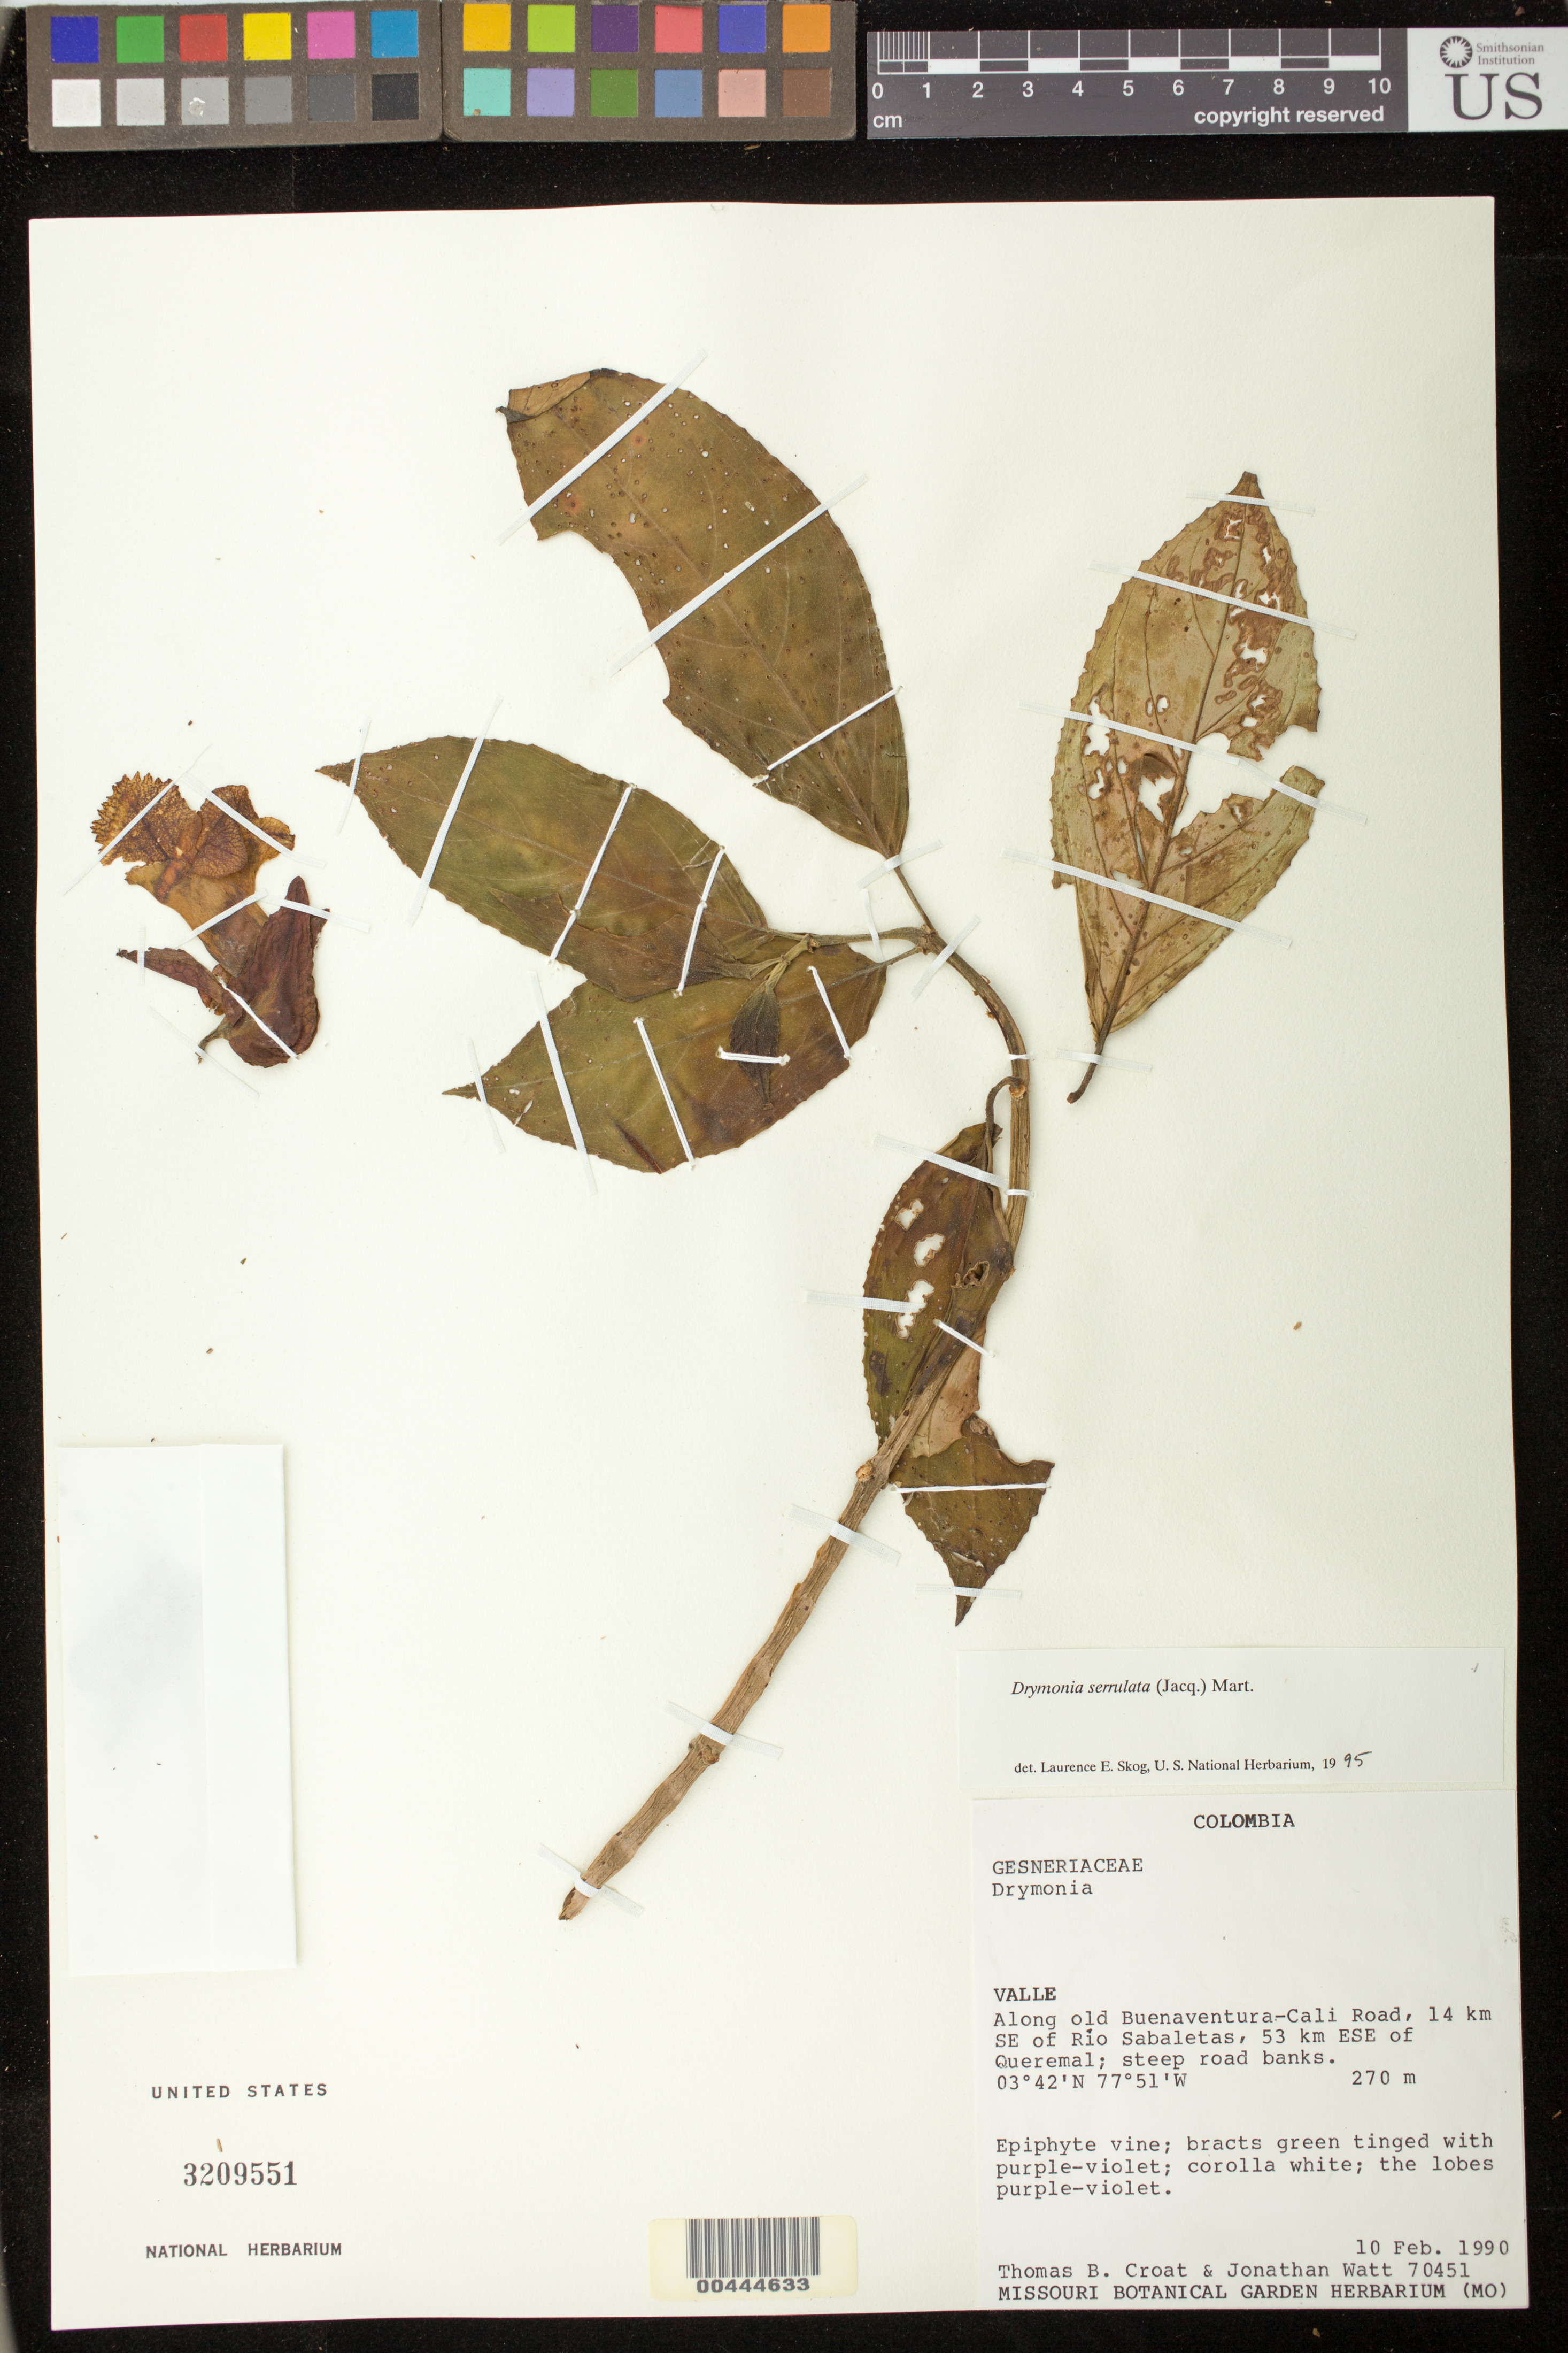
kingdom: Plantae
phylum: Tracheophyta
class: Magnoliopsida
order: Lamiales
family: Gesneriaceae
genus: Drymonia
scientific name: Drymonia serrulata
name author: (Jacq.) Mart.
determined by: Skog, Laurence E.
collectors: T. B. Croat & J. Watt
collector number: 70451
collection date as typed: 10 Feb 1990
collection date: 1990-02-10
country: Colombia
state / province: Valle del Cauca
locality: Along old Buenaventura-Cali Road, 14 km SE of Río Sabaletas, 53 km ESE of Queremal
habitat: steep road banks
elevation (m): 270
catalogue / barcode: US 3209551